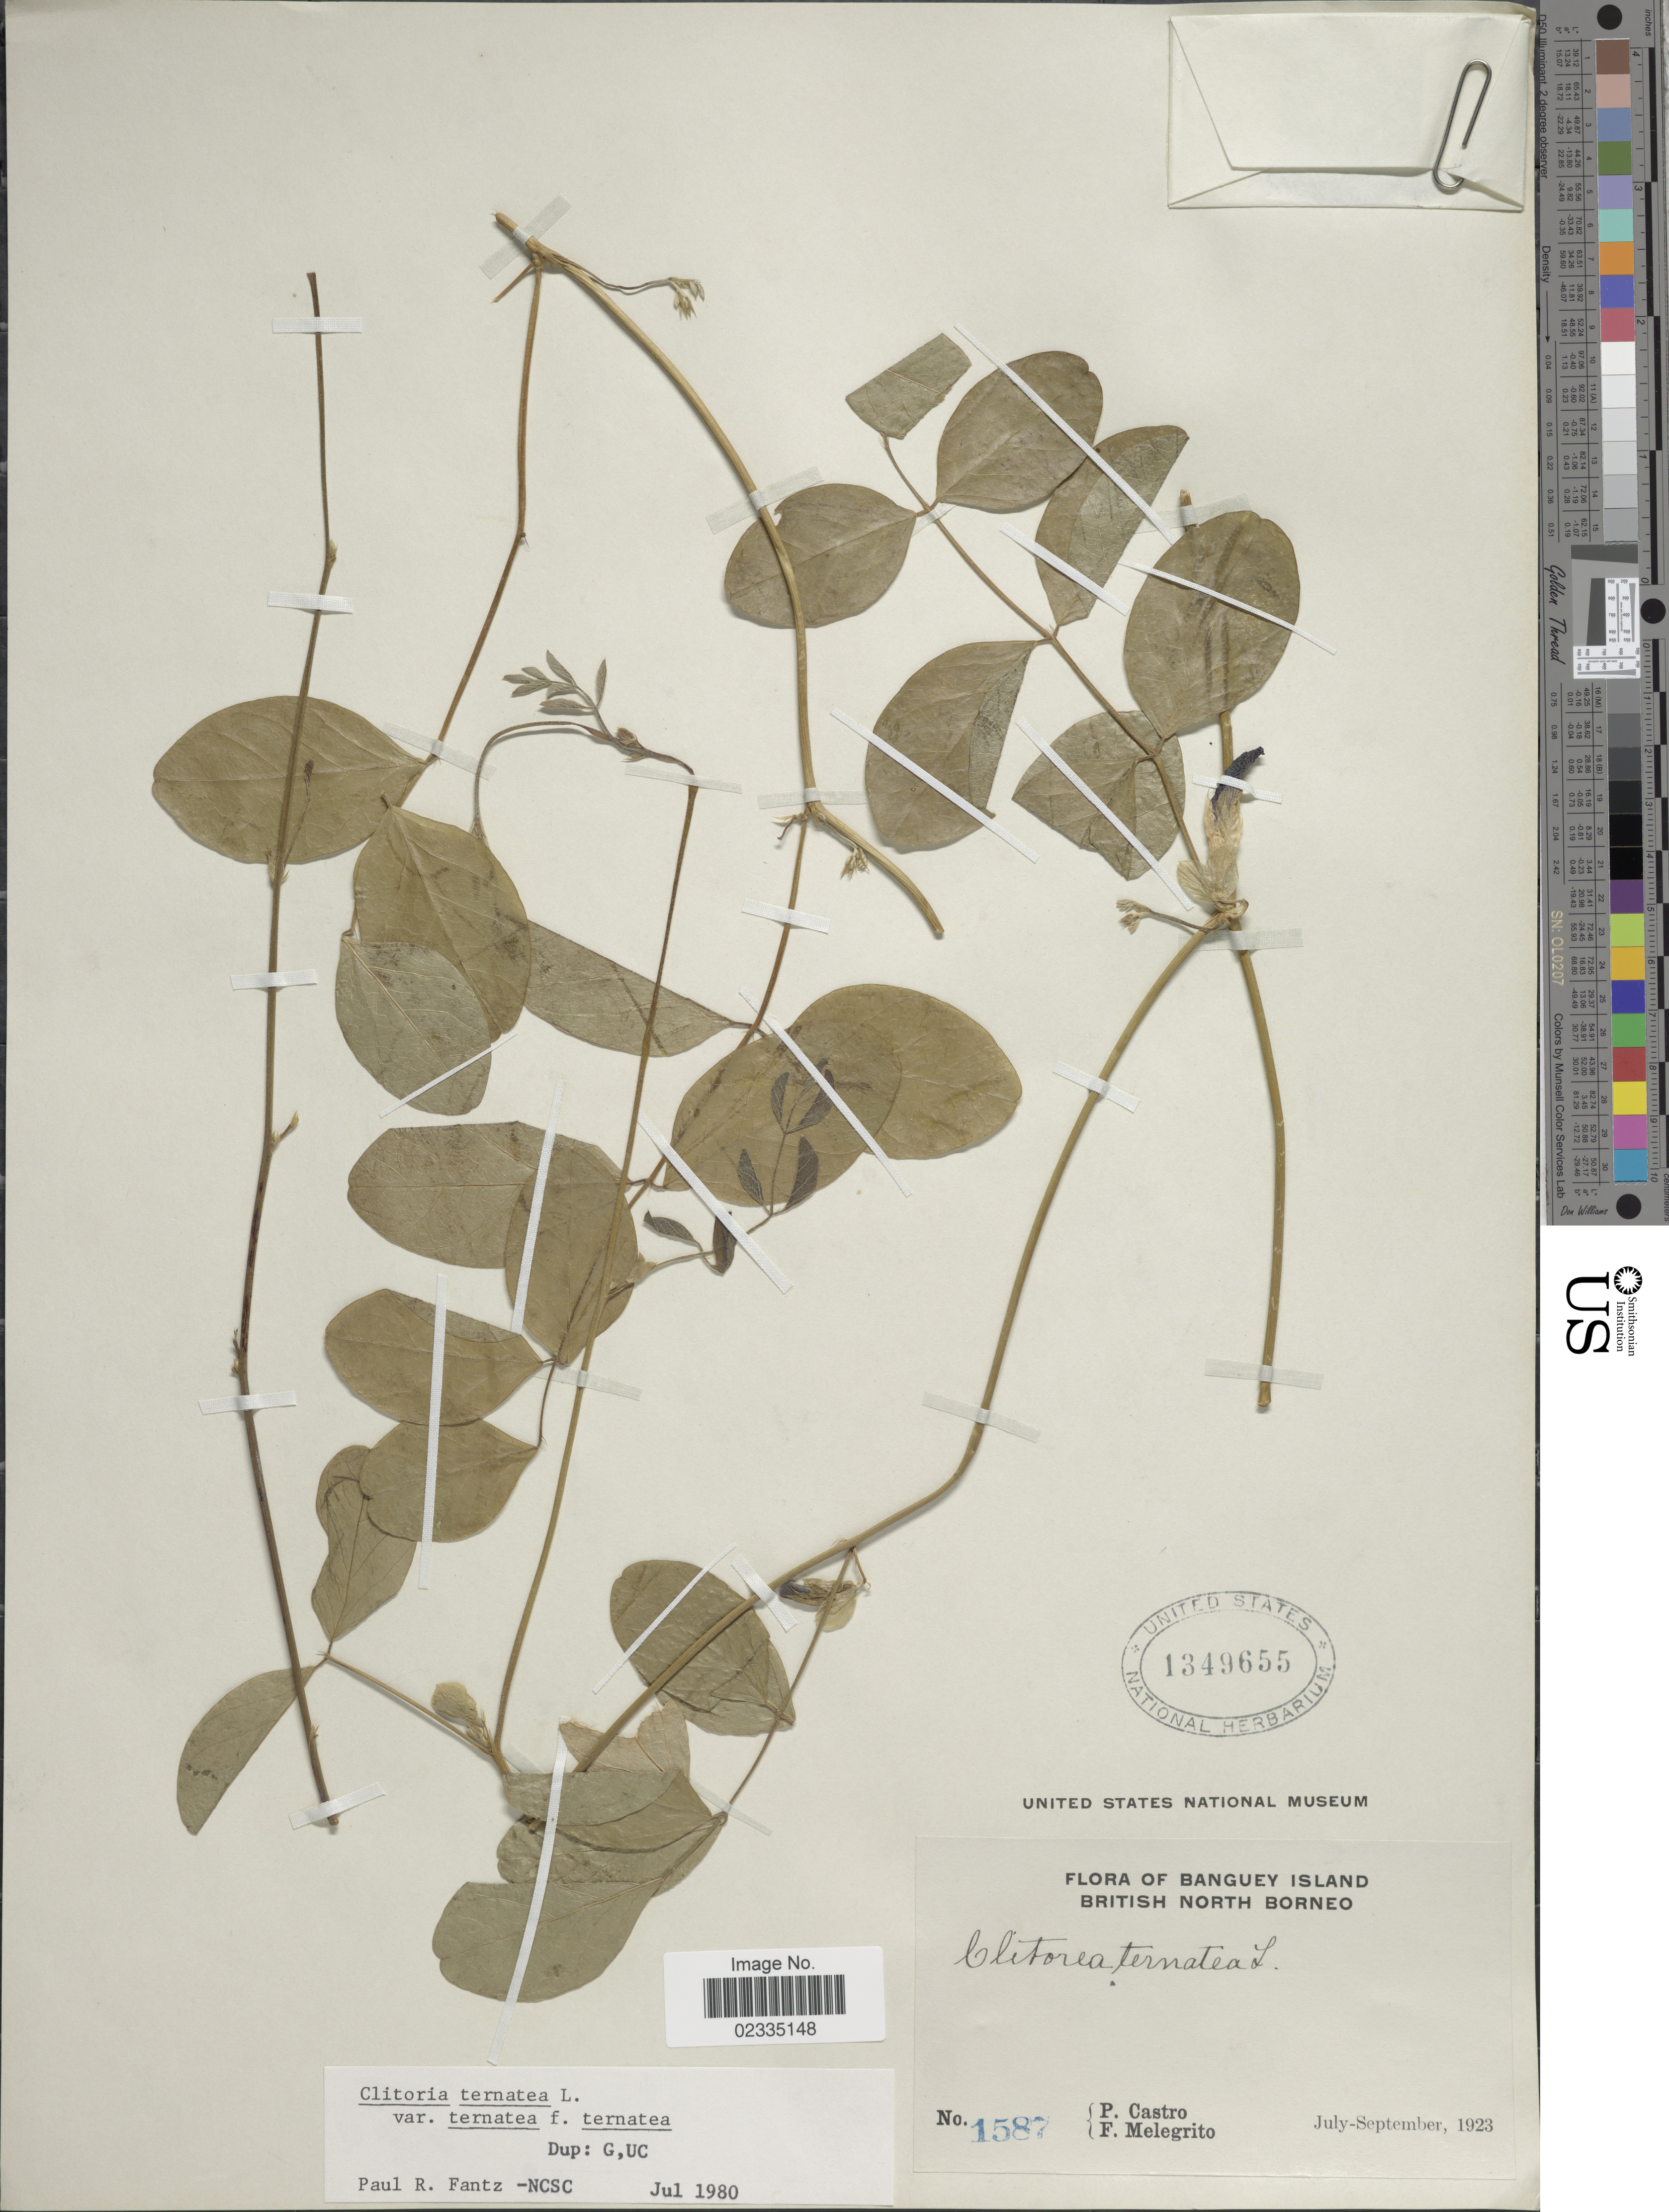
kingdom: Plantae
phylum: Tracheophyta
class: Magnoliopsida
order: Fabales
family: Fabaceae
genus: Clitoria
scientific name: Clitoria ternatea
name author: L.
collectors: P. Castro & F. Melegrito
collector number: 1587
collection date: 1923-07/1923-09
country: Malaysia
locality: Banguey Island, British North Borneo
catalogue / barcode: US 1349655